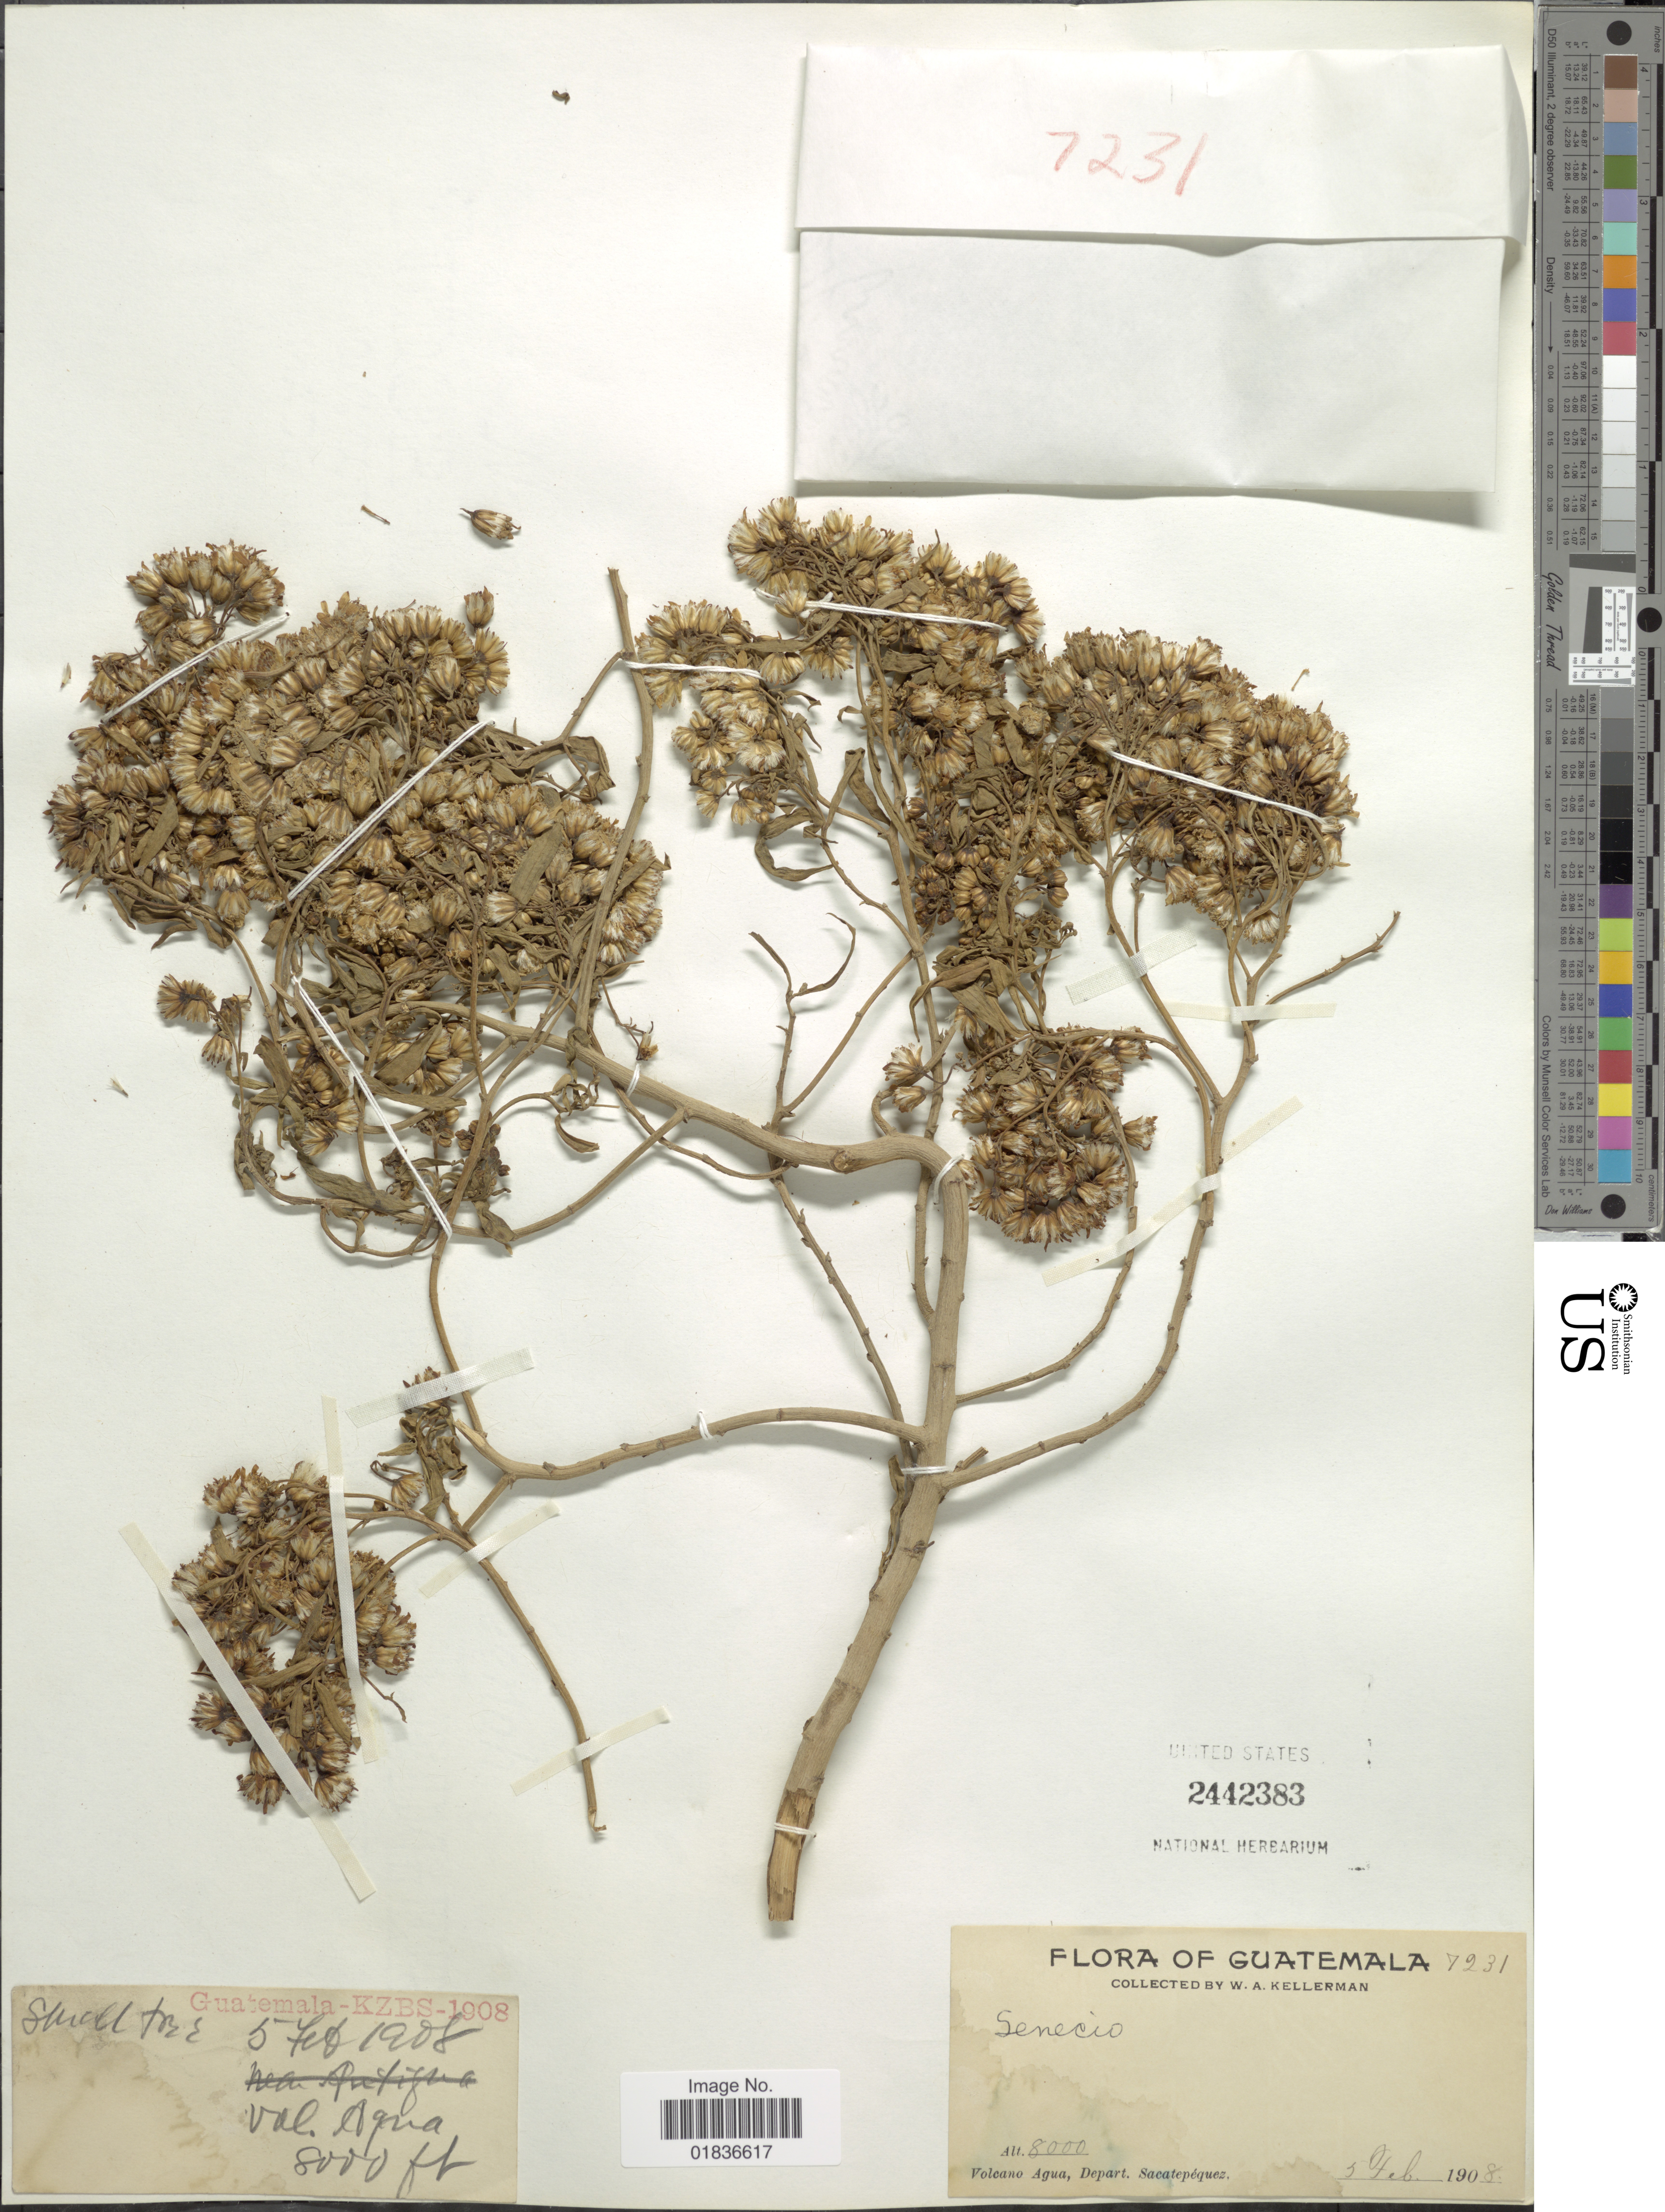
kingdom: Plantae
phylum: Tracheophyta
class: Magnoliopsida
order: Asterales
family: Asteraceae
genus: Senecio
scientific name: Senecio sp.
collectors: W. Kellerman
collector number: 7231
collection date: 1908-02-05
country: Guatemala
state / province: Sacatepéquez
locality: Volcano Agua, Depart. Sacatepequez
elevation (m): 2438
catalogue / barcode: US 2442383